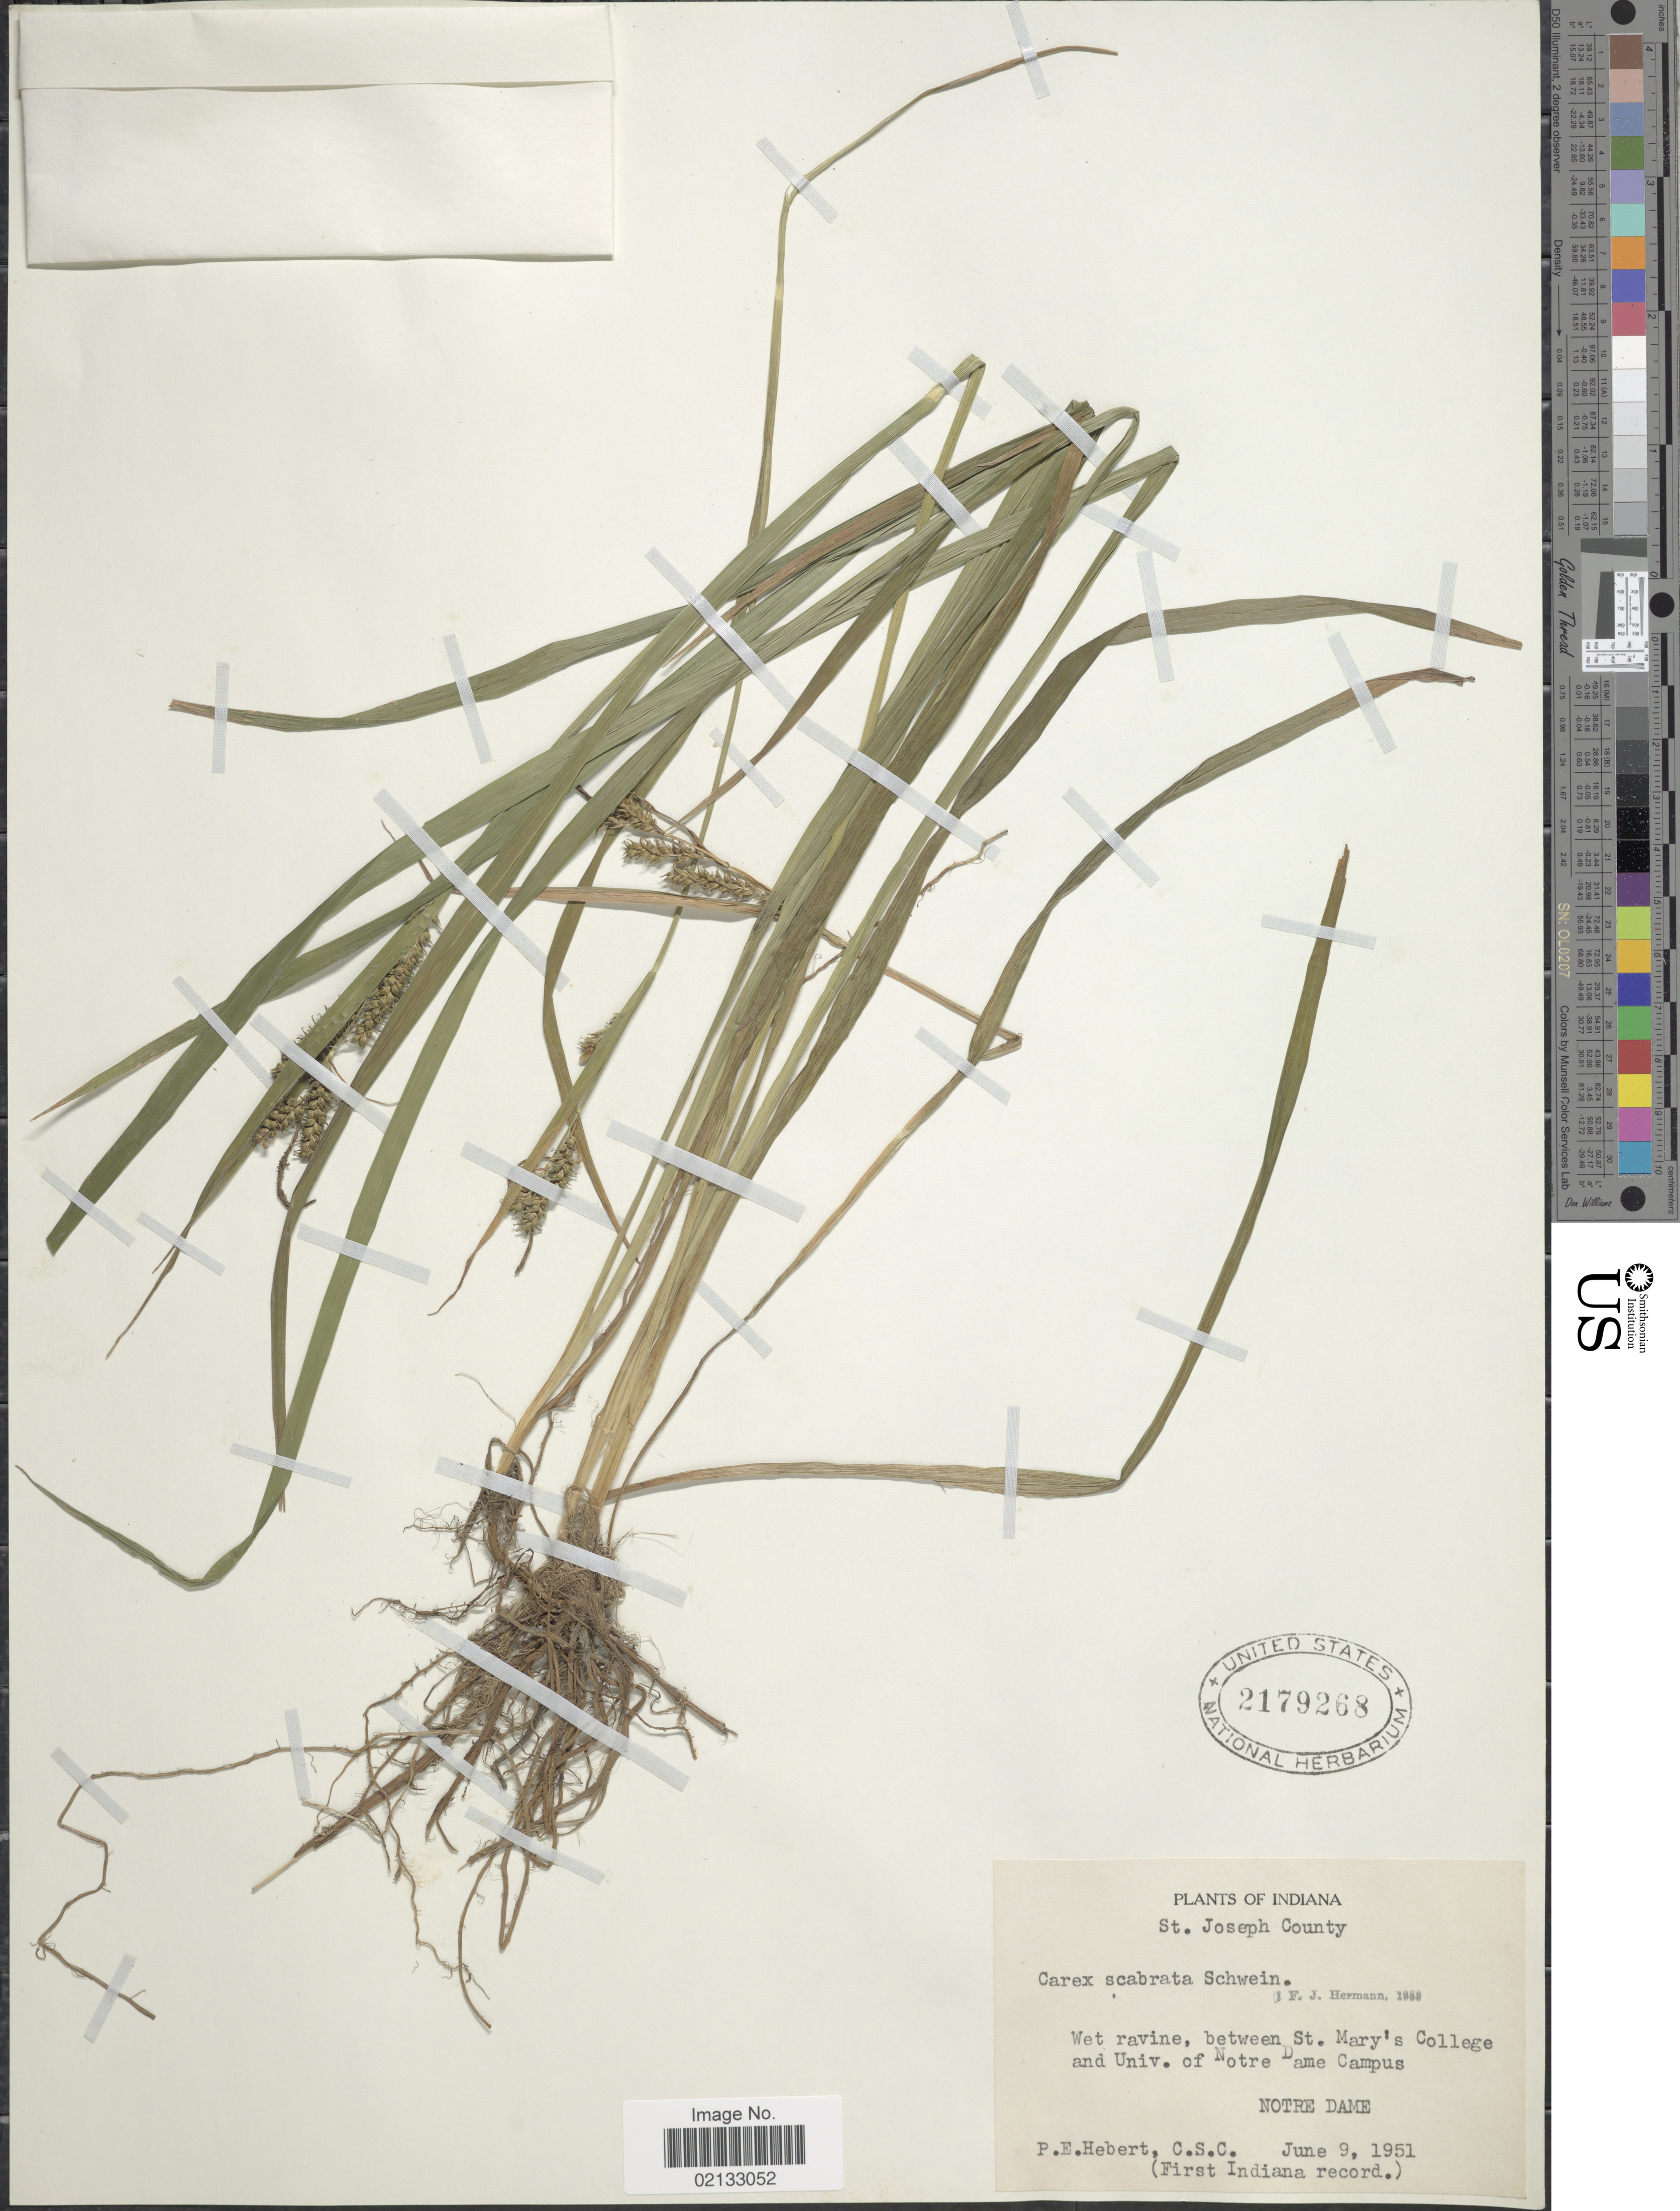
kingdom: Plantae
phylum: Tracheophyta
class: Liliopsida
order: Poales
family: Cyperaceae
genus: Carex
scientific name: Carex scabrata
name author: Schwein.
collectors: P. Hebert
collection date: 1951-06-09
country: United States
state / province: Indiana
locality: St. Joseph County. Wet ravine, between St. Mary's College and Univ. of Notre Dame Campus. Notre Dame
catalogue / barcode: US 2179268